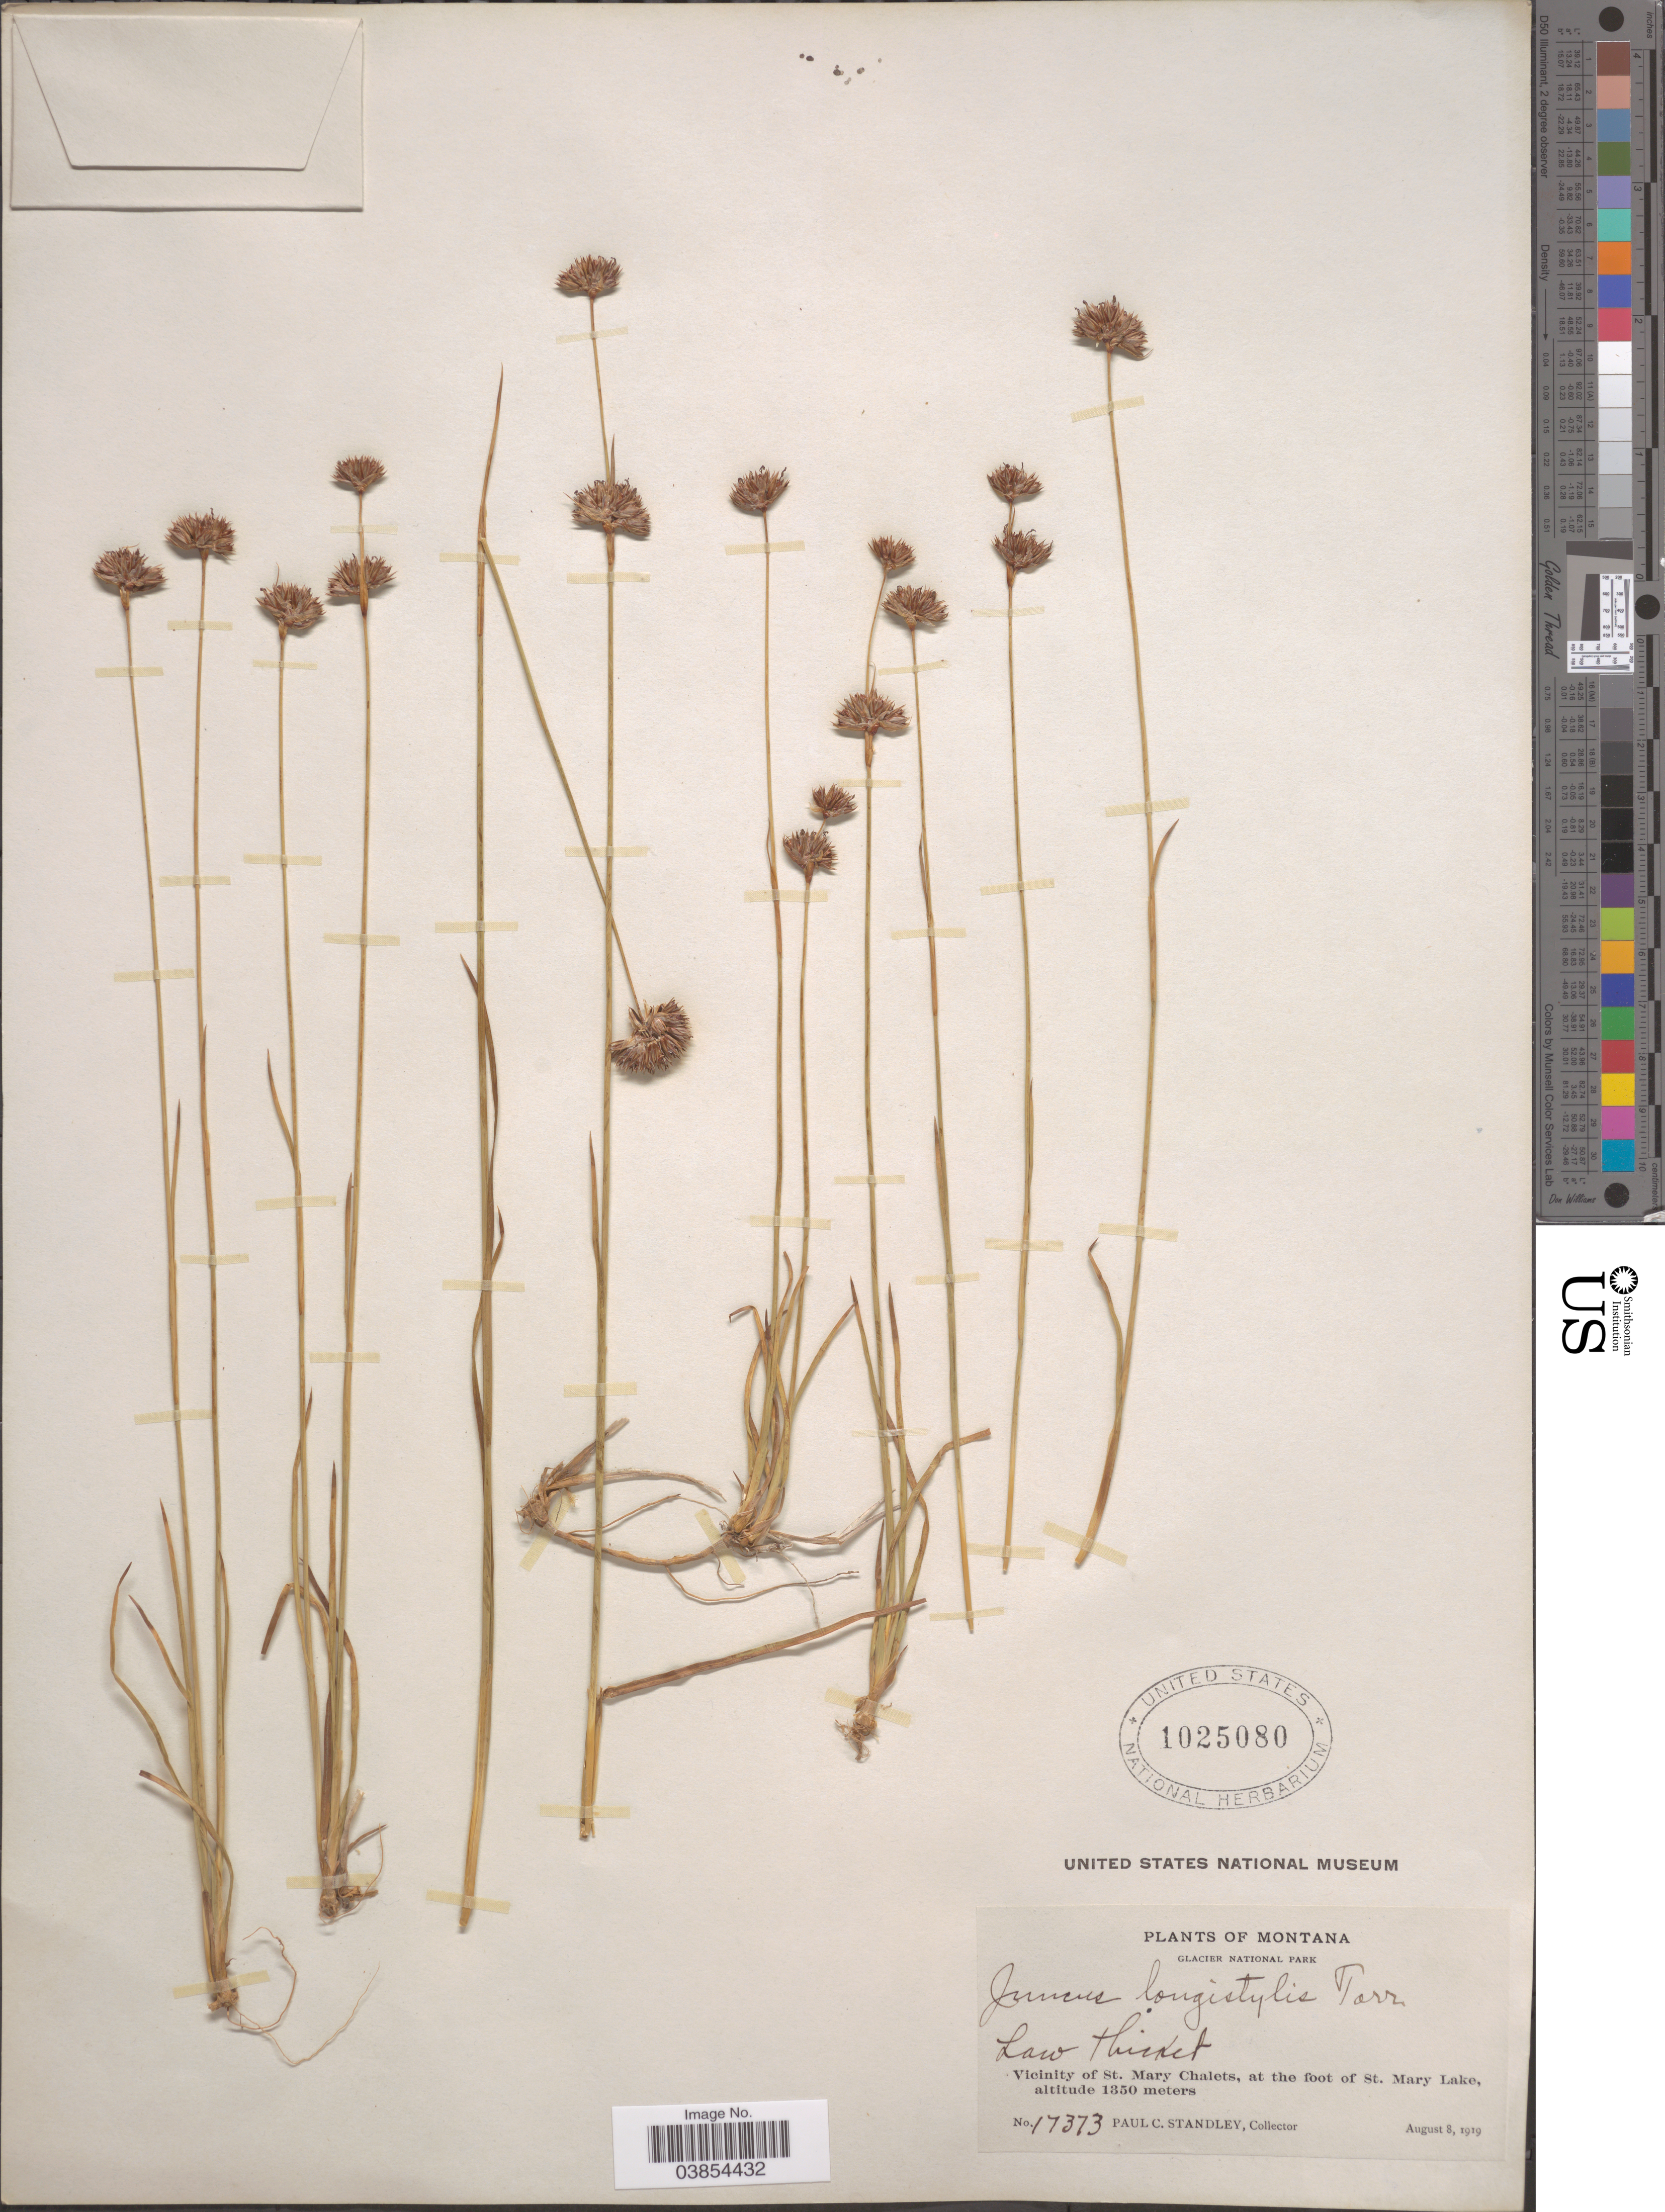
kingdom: Plantae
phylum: Tracheophyta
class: Liliopsida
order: Poales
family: Juncaceae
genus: Juncus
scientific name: Juncus longistylis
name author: Torr.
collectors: P. C. Standley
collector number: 17373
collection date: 1919-08-08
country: United States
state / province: Montana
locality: Glacier National Park. Low thicket, Vicinity of St. Mary Chalets, at the foot of St. Mary Lake.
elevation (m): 1350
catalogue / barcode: US 1025080